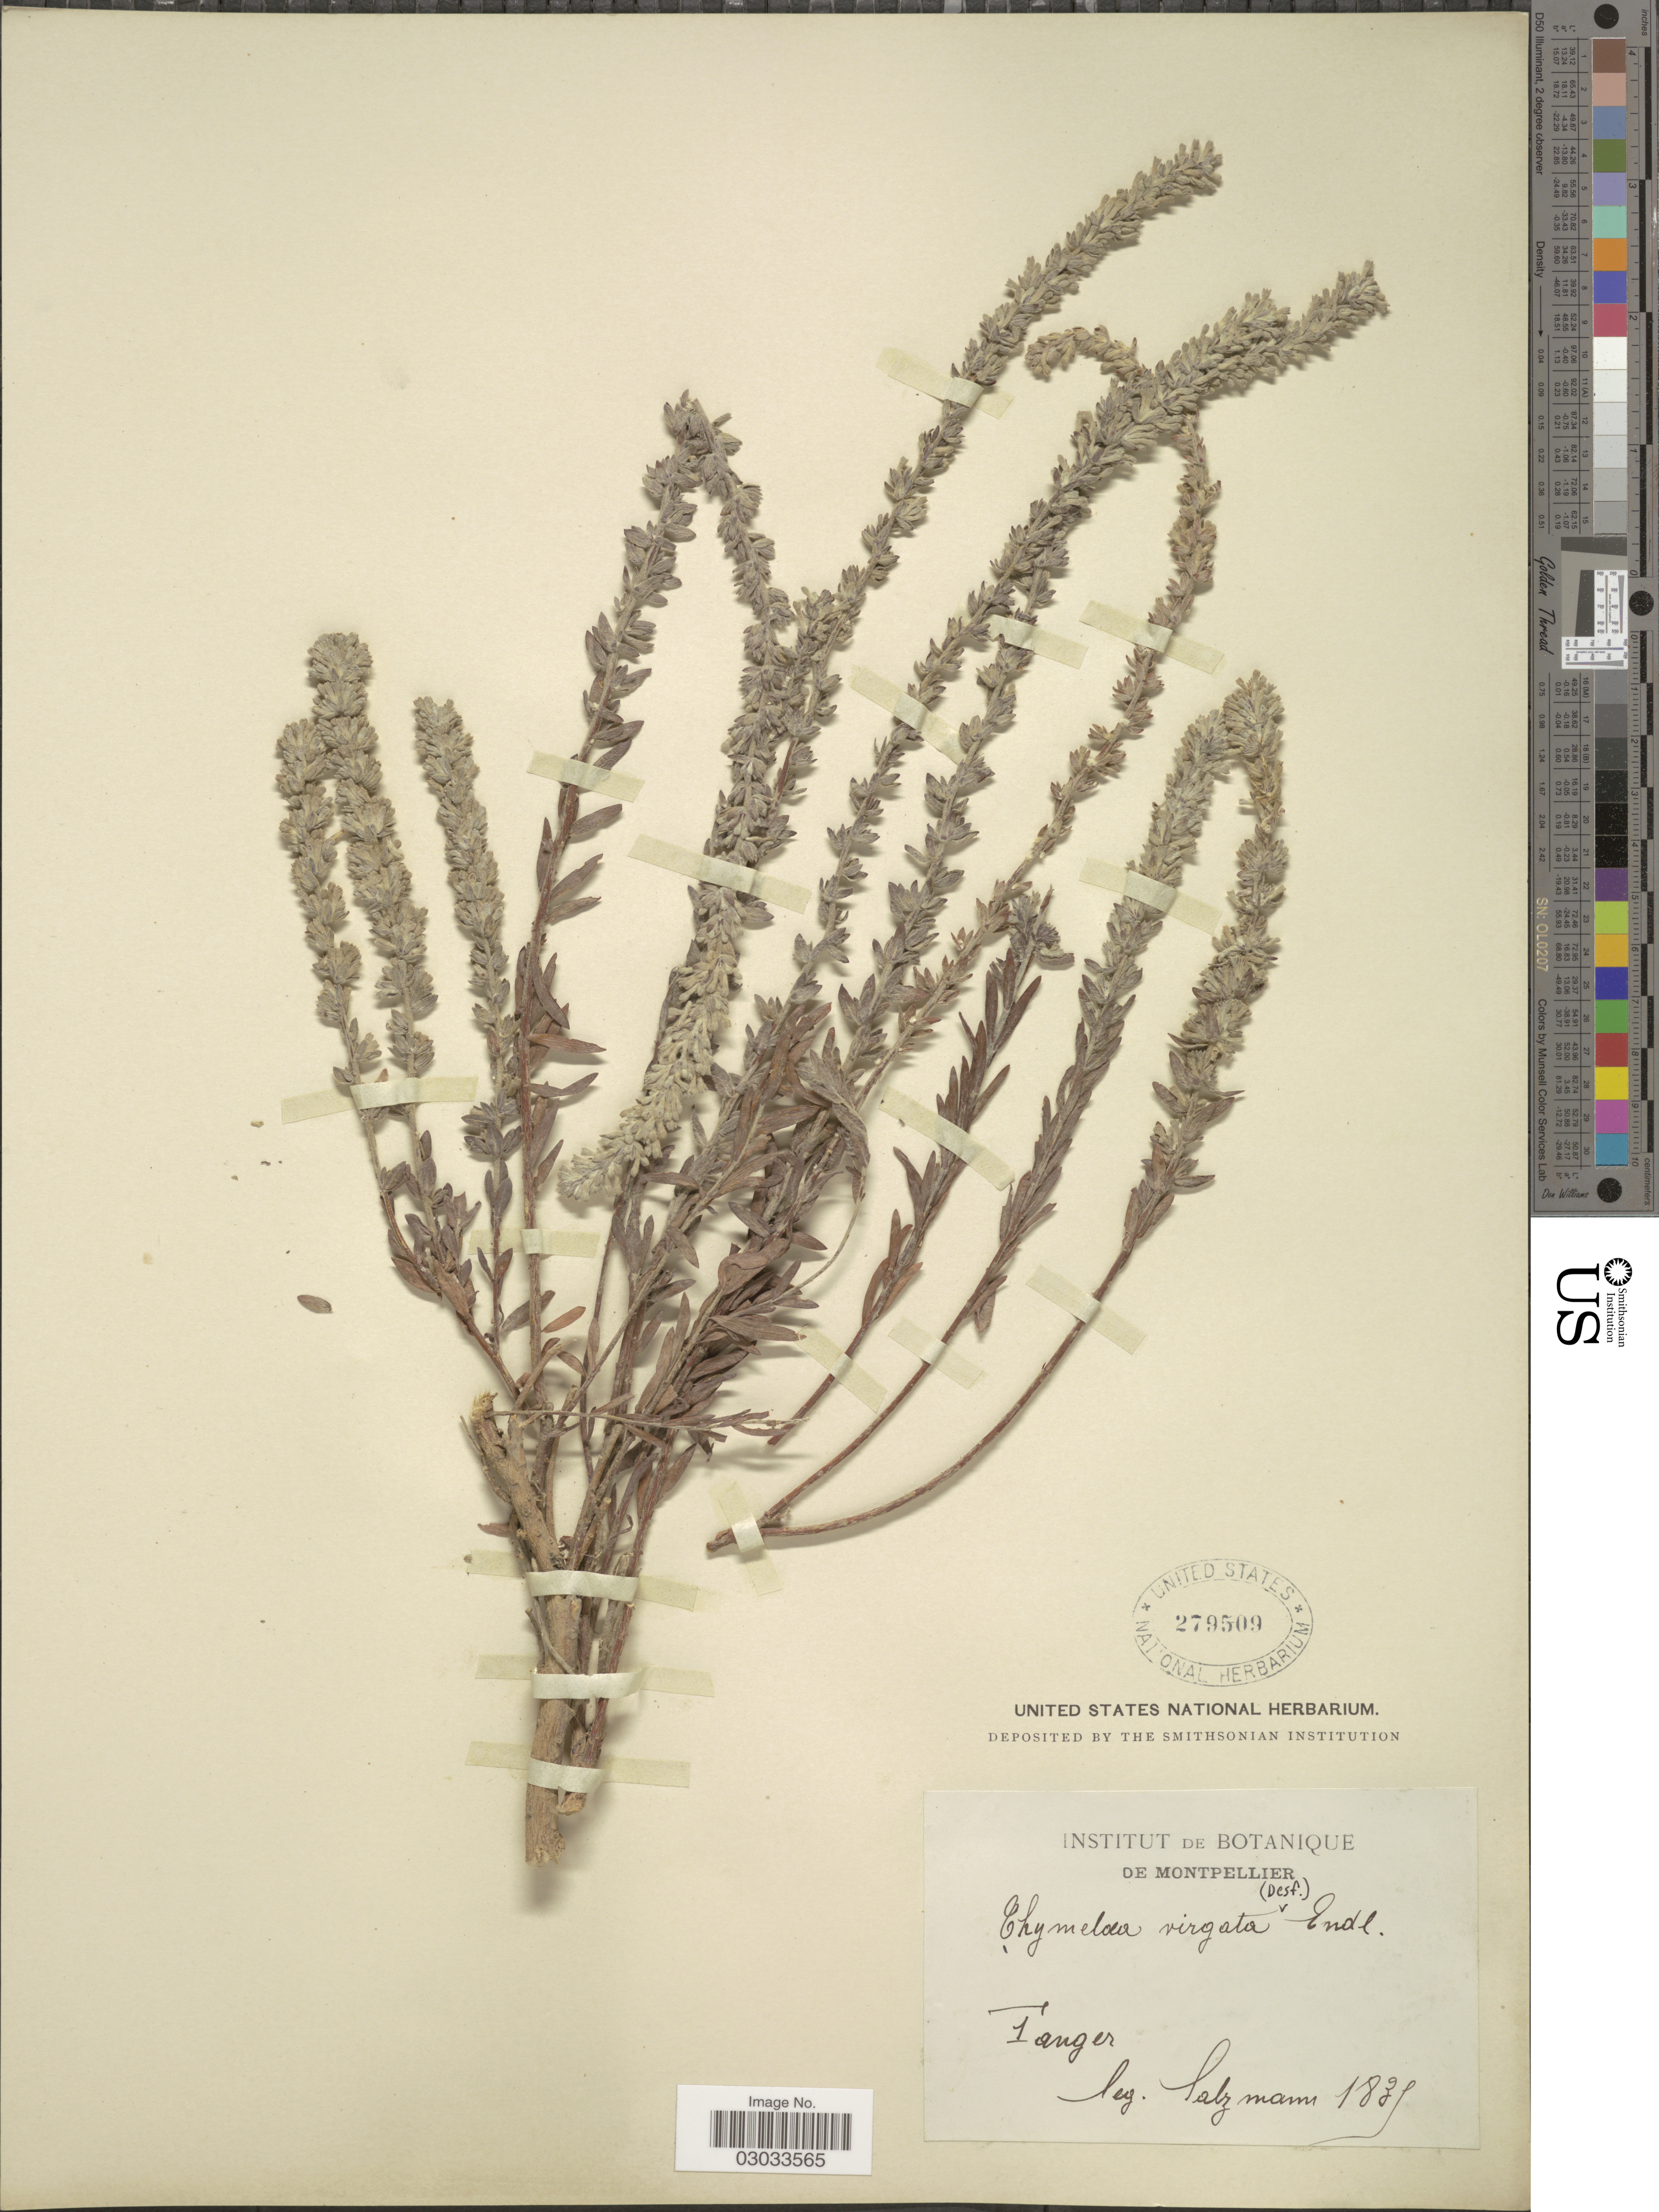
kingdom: Plantae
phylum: Tracheophyta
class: Magnoliopsida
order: Malvales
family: Thymelaeaceae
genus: Thymelaea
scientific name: Thymelaea virgata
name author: (Desf.) Endl.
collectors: -- Salzmann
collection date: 1837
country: Morocco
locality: Tanger.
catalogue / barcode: US 279509